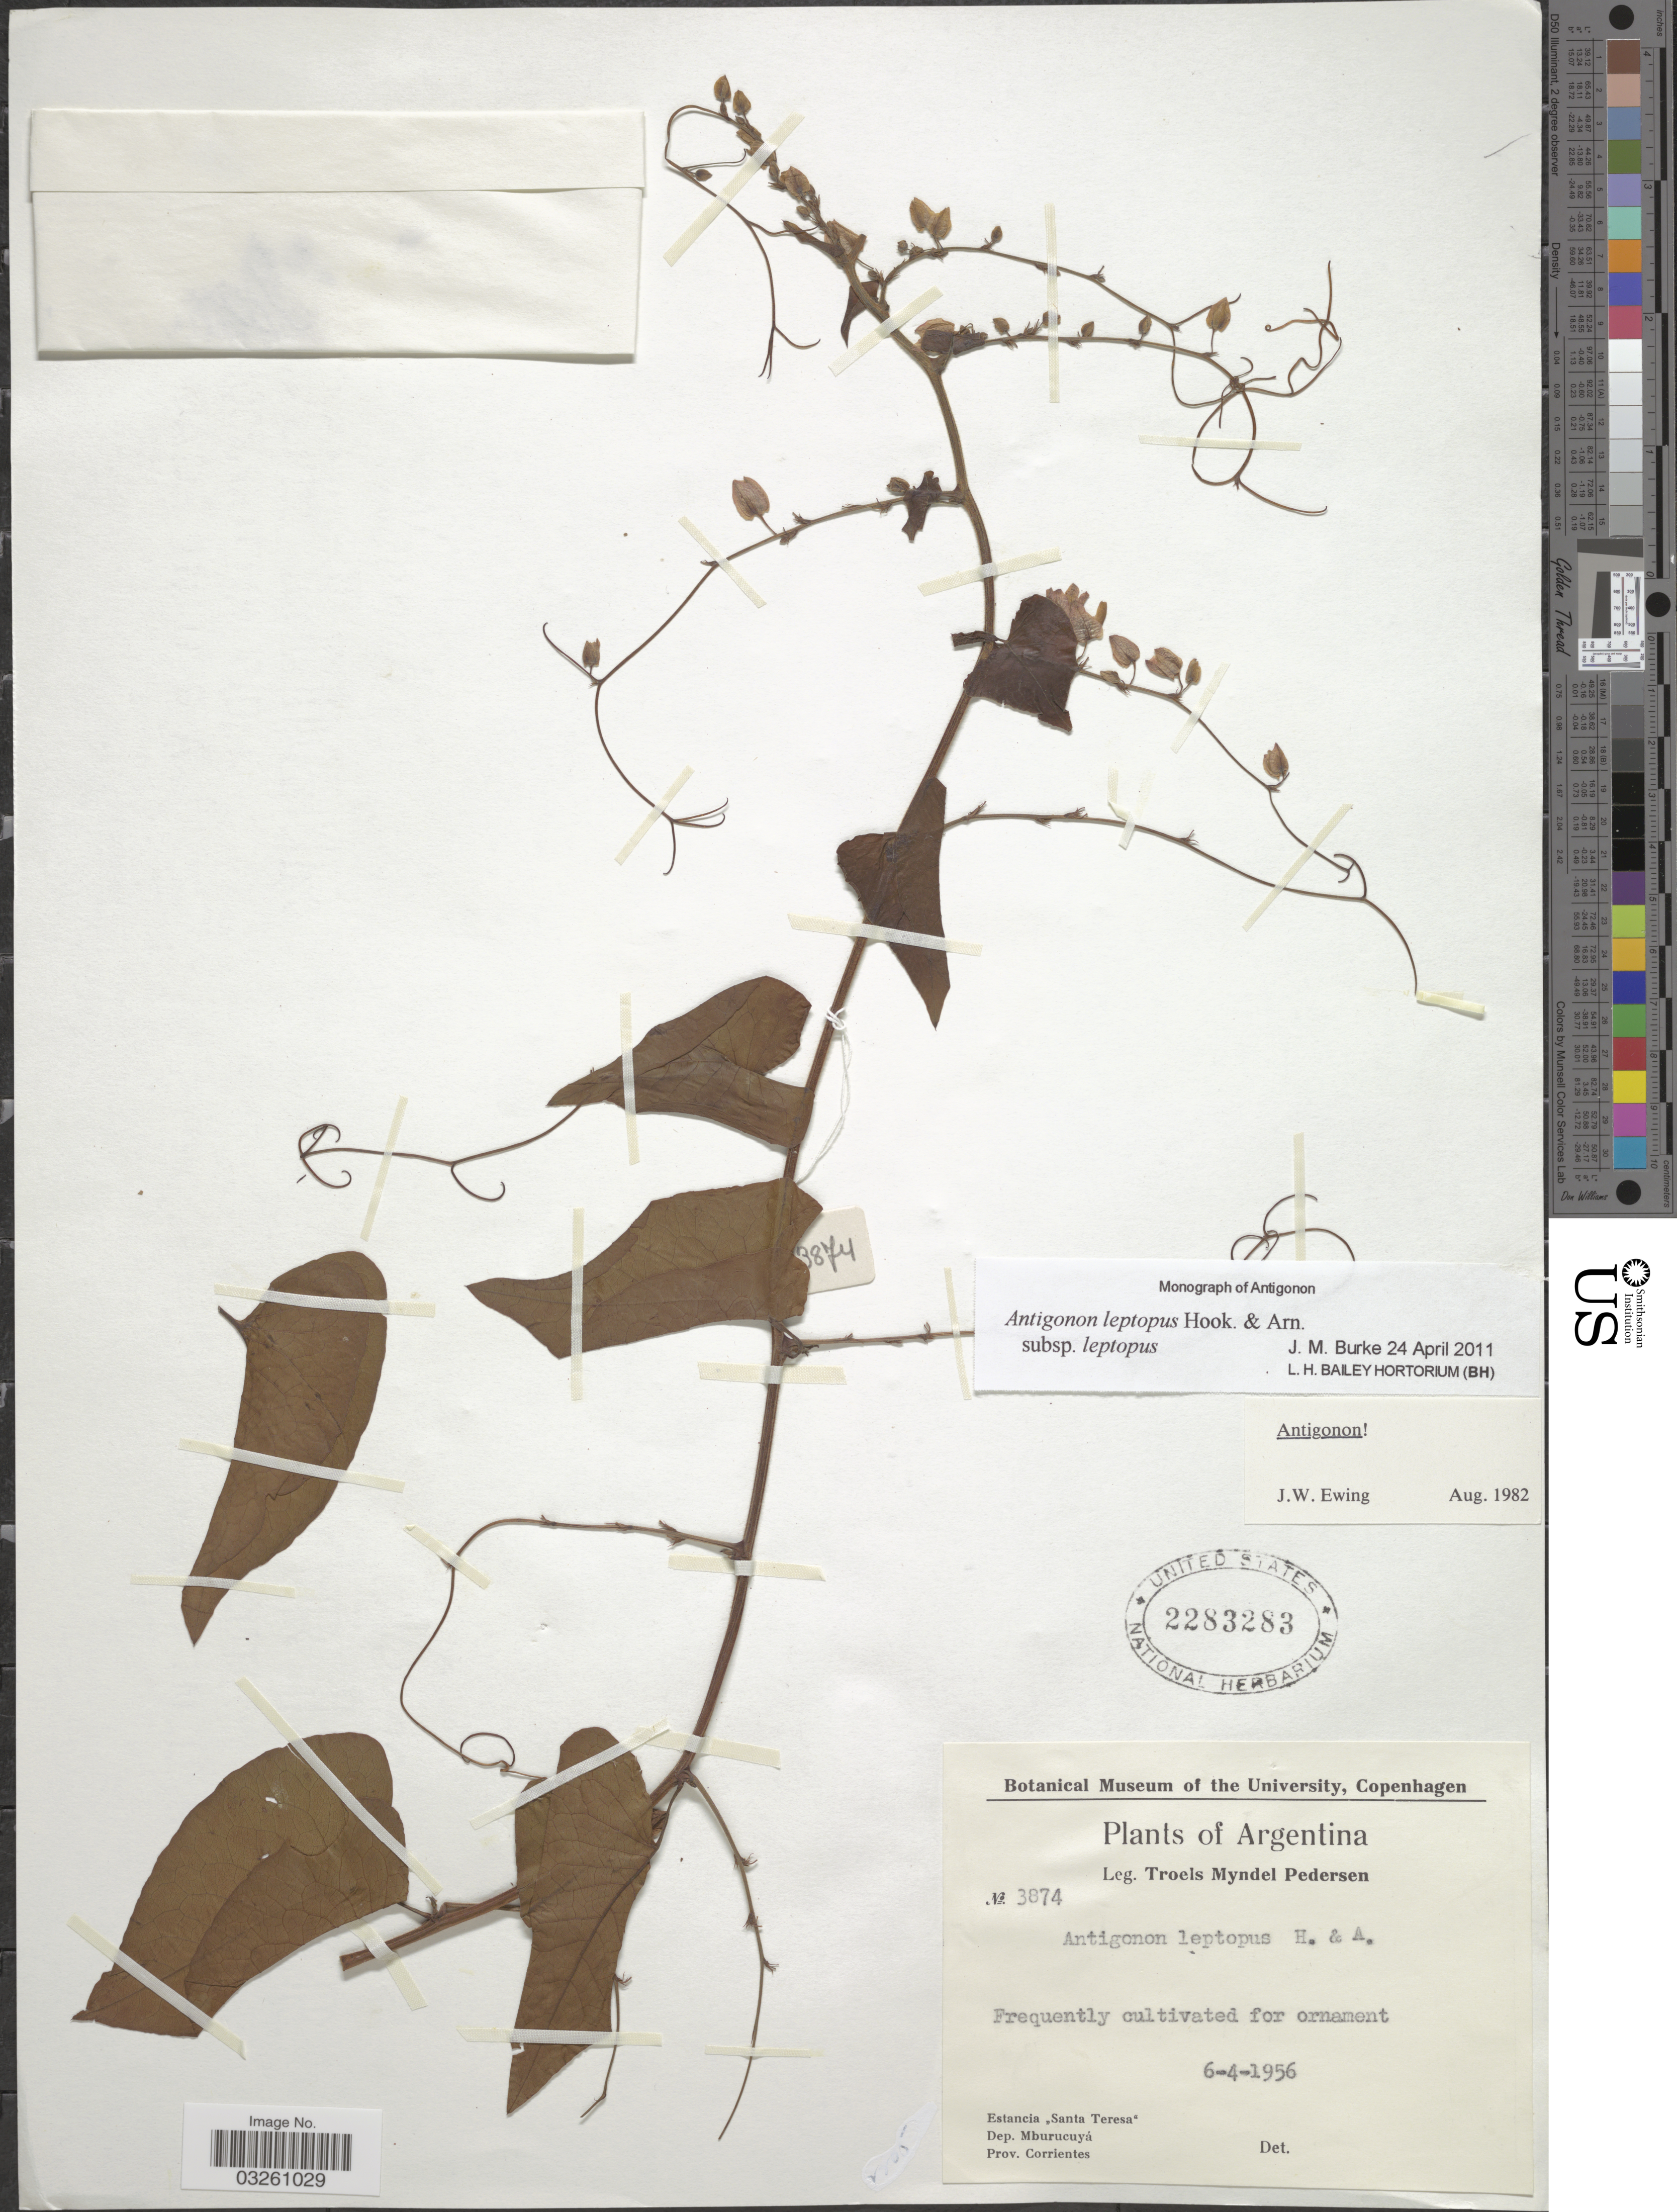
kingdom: Plantae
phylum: Tracheophyta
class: Magnoliopsida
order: Caryophyllales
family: Polygonaceae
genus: Antigonon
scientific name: Antigonon leptopus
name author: Hook. & Arn.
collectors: T. Pederson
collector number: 3874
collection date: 1956-04-06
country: Argentina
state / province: Corrientes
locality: Estancia "Santa Teresa" Dep. Mburucuyá.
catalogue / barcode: US 2283283